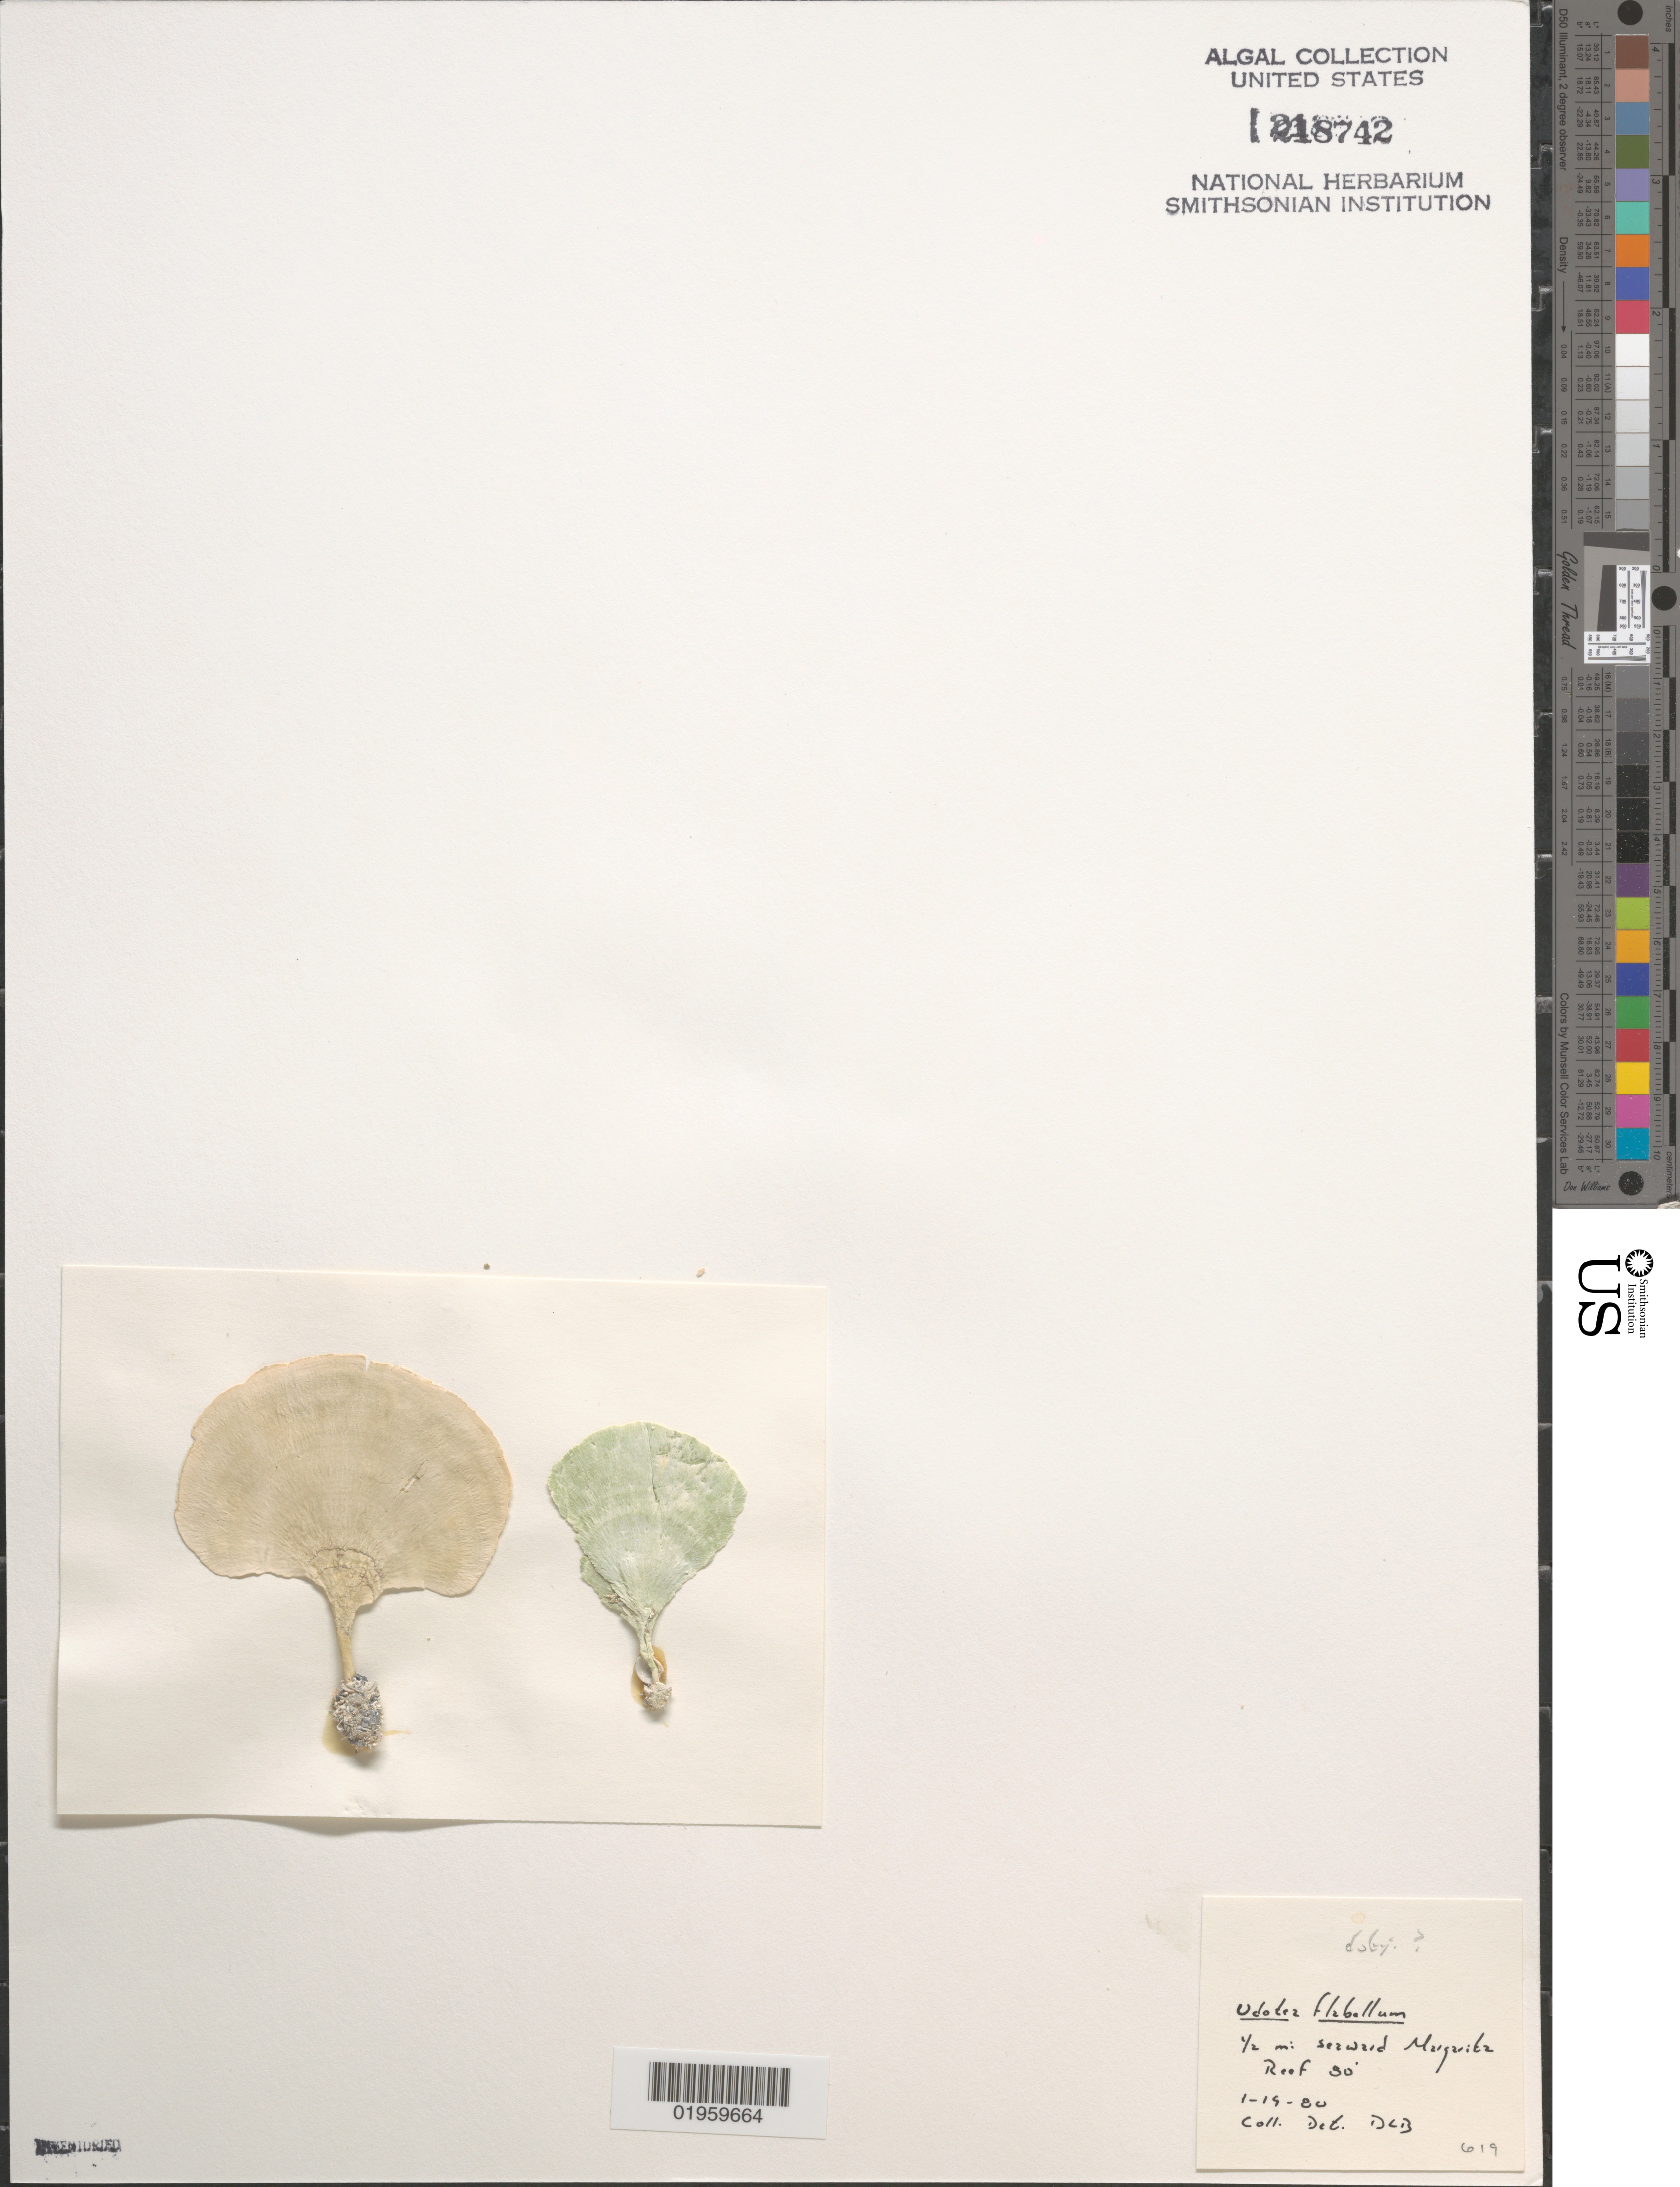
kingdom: Plantae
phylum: Chlorophyta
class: Ulvophyceae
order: Bryopsidales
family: Udoteaceae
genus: Udotea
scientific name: Udotea flabellum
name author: (J. Ellis & Sol.) M. Howe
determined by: Ballantine, D. L.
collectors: D.L. Ballantine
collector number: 619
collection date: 1980-01-19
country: Puerto Rico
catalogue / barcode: US 218742